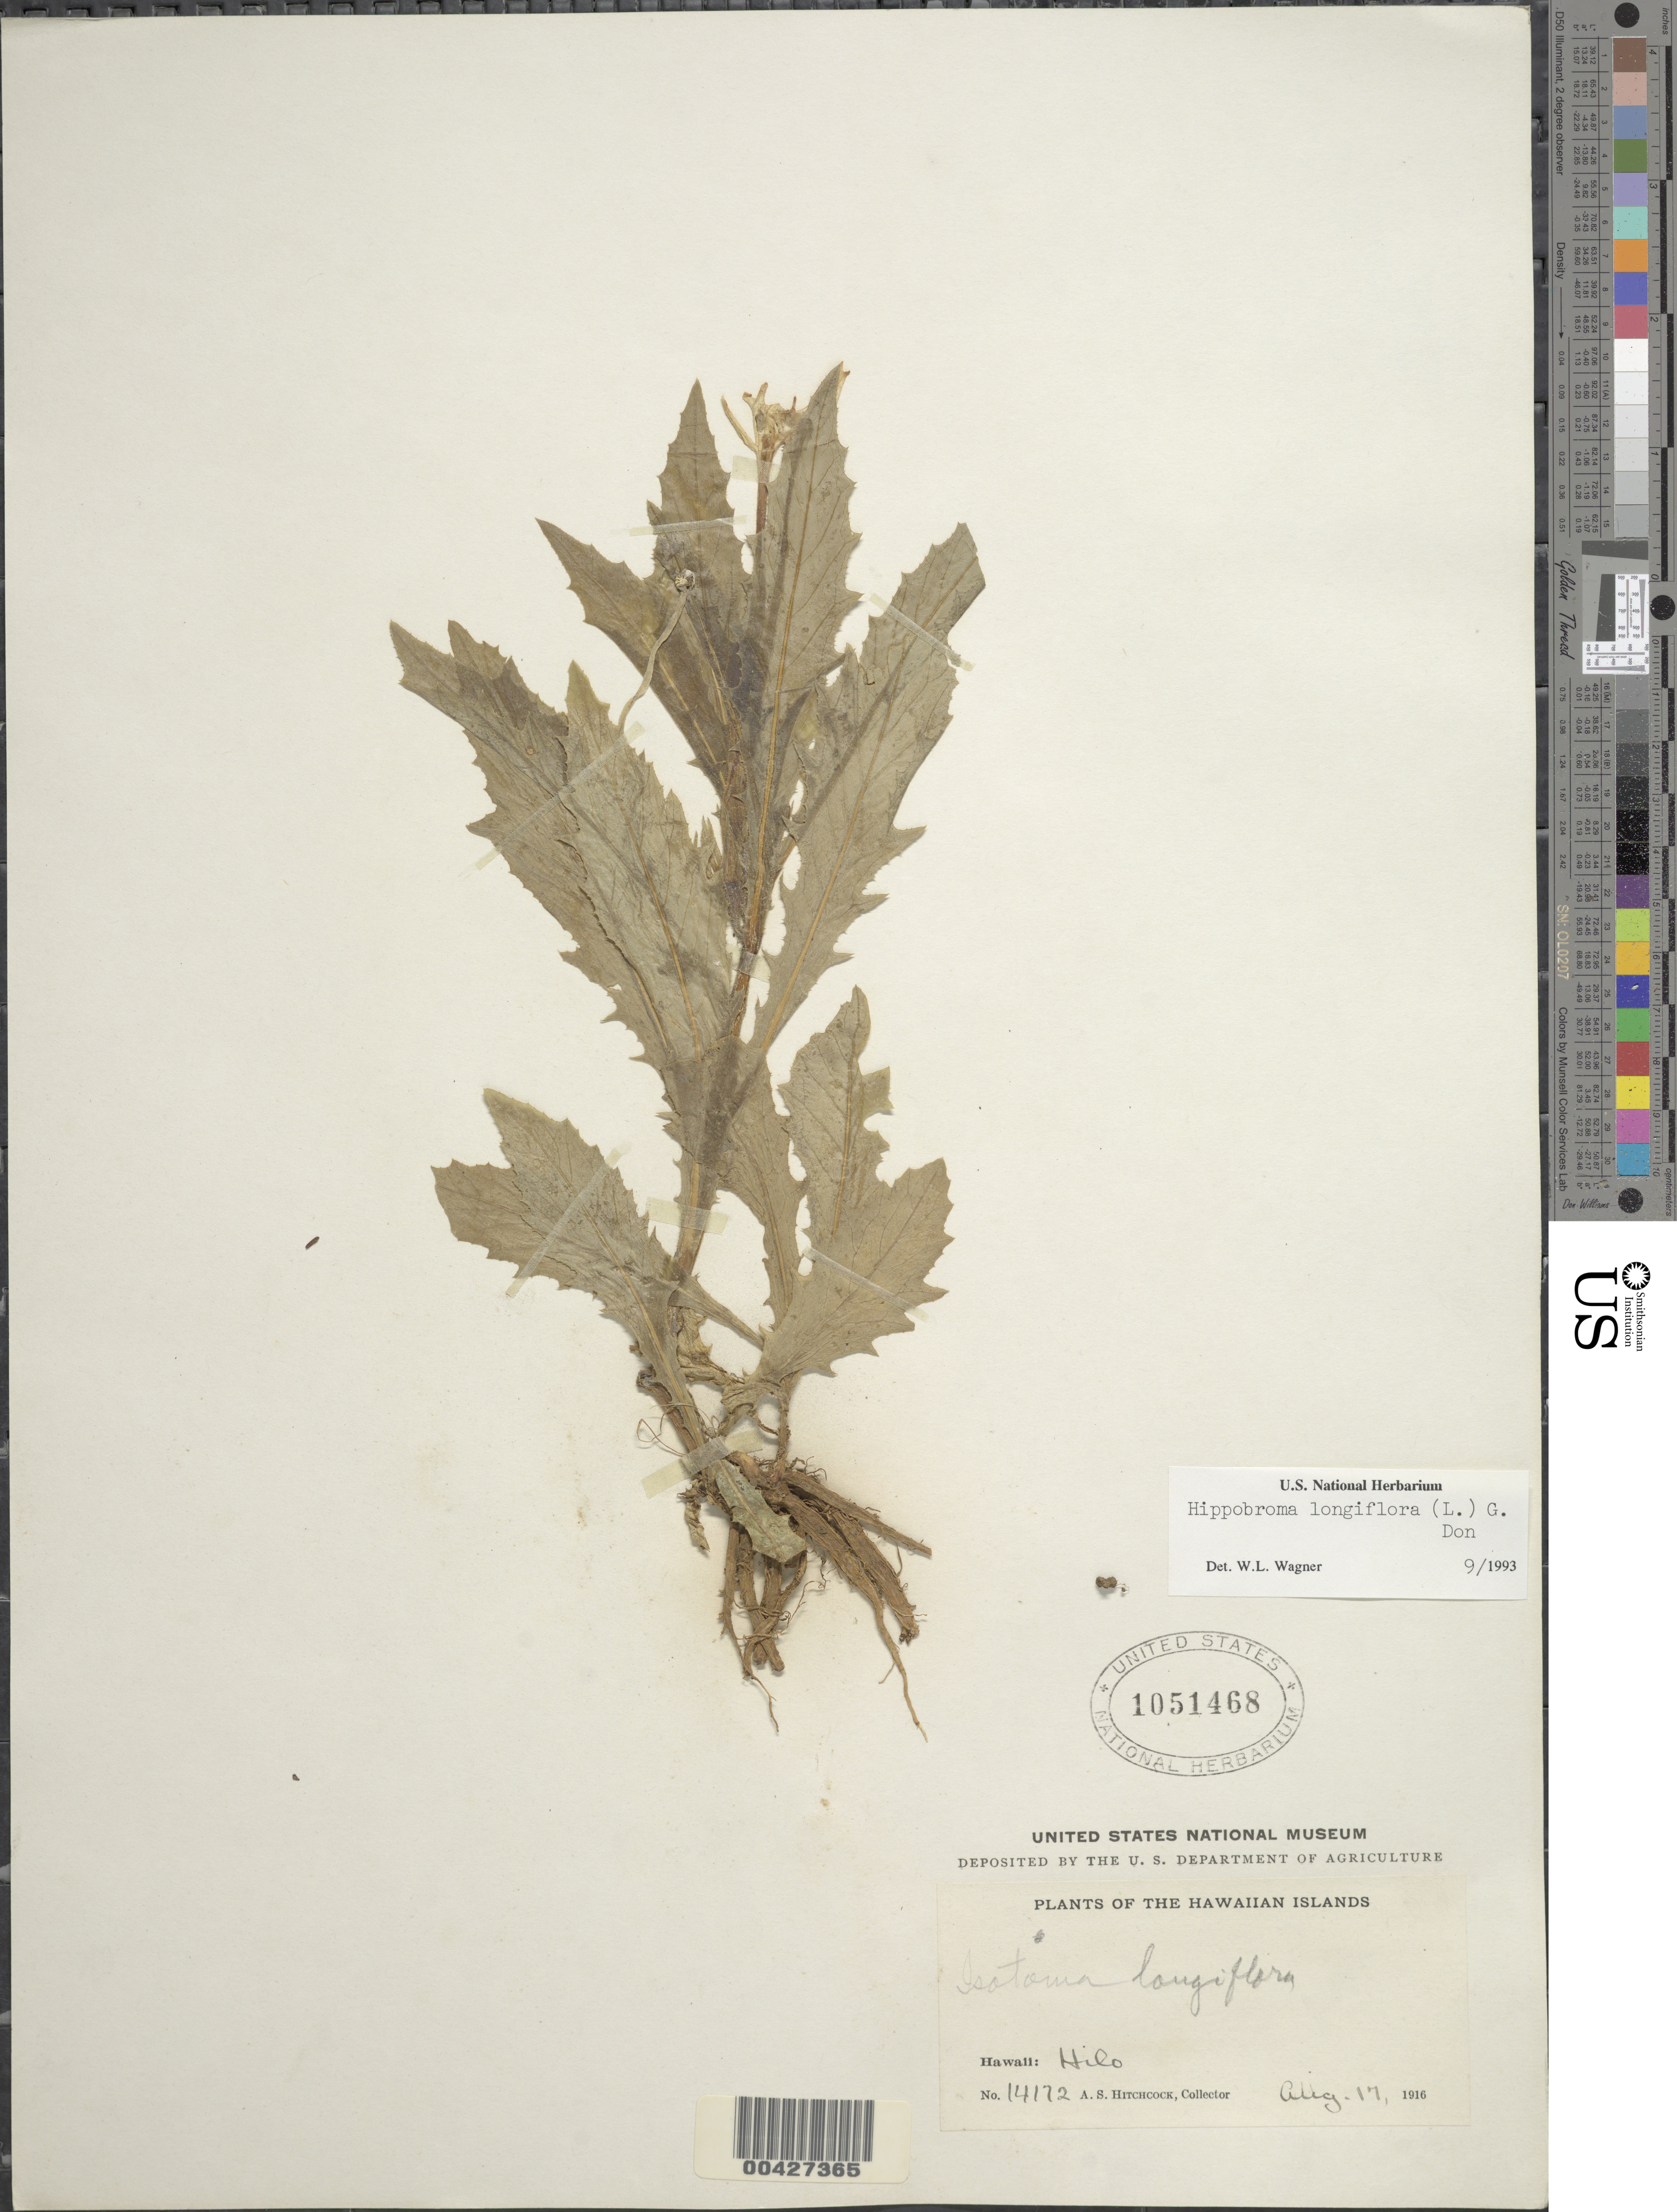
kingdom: Plantae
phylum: Tracheophyta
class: Magnoliopsida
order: Asterales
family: Campanulaceae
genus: Hippobroma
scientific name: Hippobroma longiflora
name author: (L.) G. Don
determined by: Wagner, W. L., (BOT), Smithsonian Institution - National Museum of Natural History (UNITED STATES)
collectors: A. S. Hitchcock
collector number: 14172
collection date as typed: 17 Aug 1916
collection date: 1916-08-17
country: United States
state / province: Hawaii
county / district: Hawaii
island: Hawaii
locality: Hilo.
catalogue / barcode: US 1051468